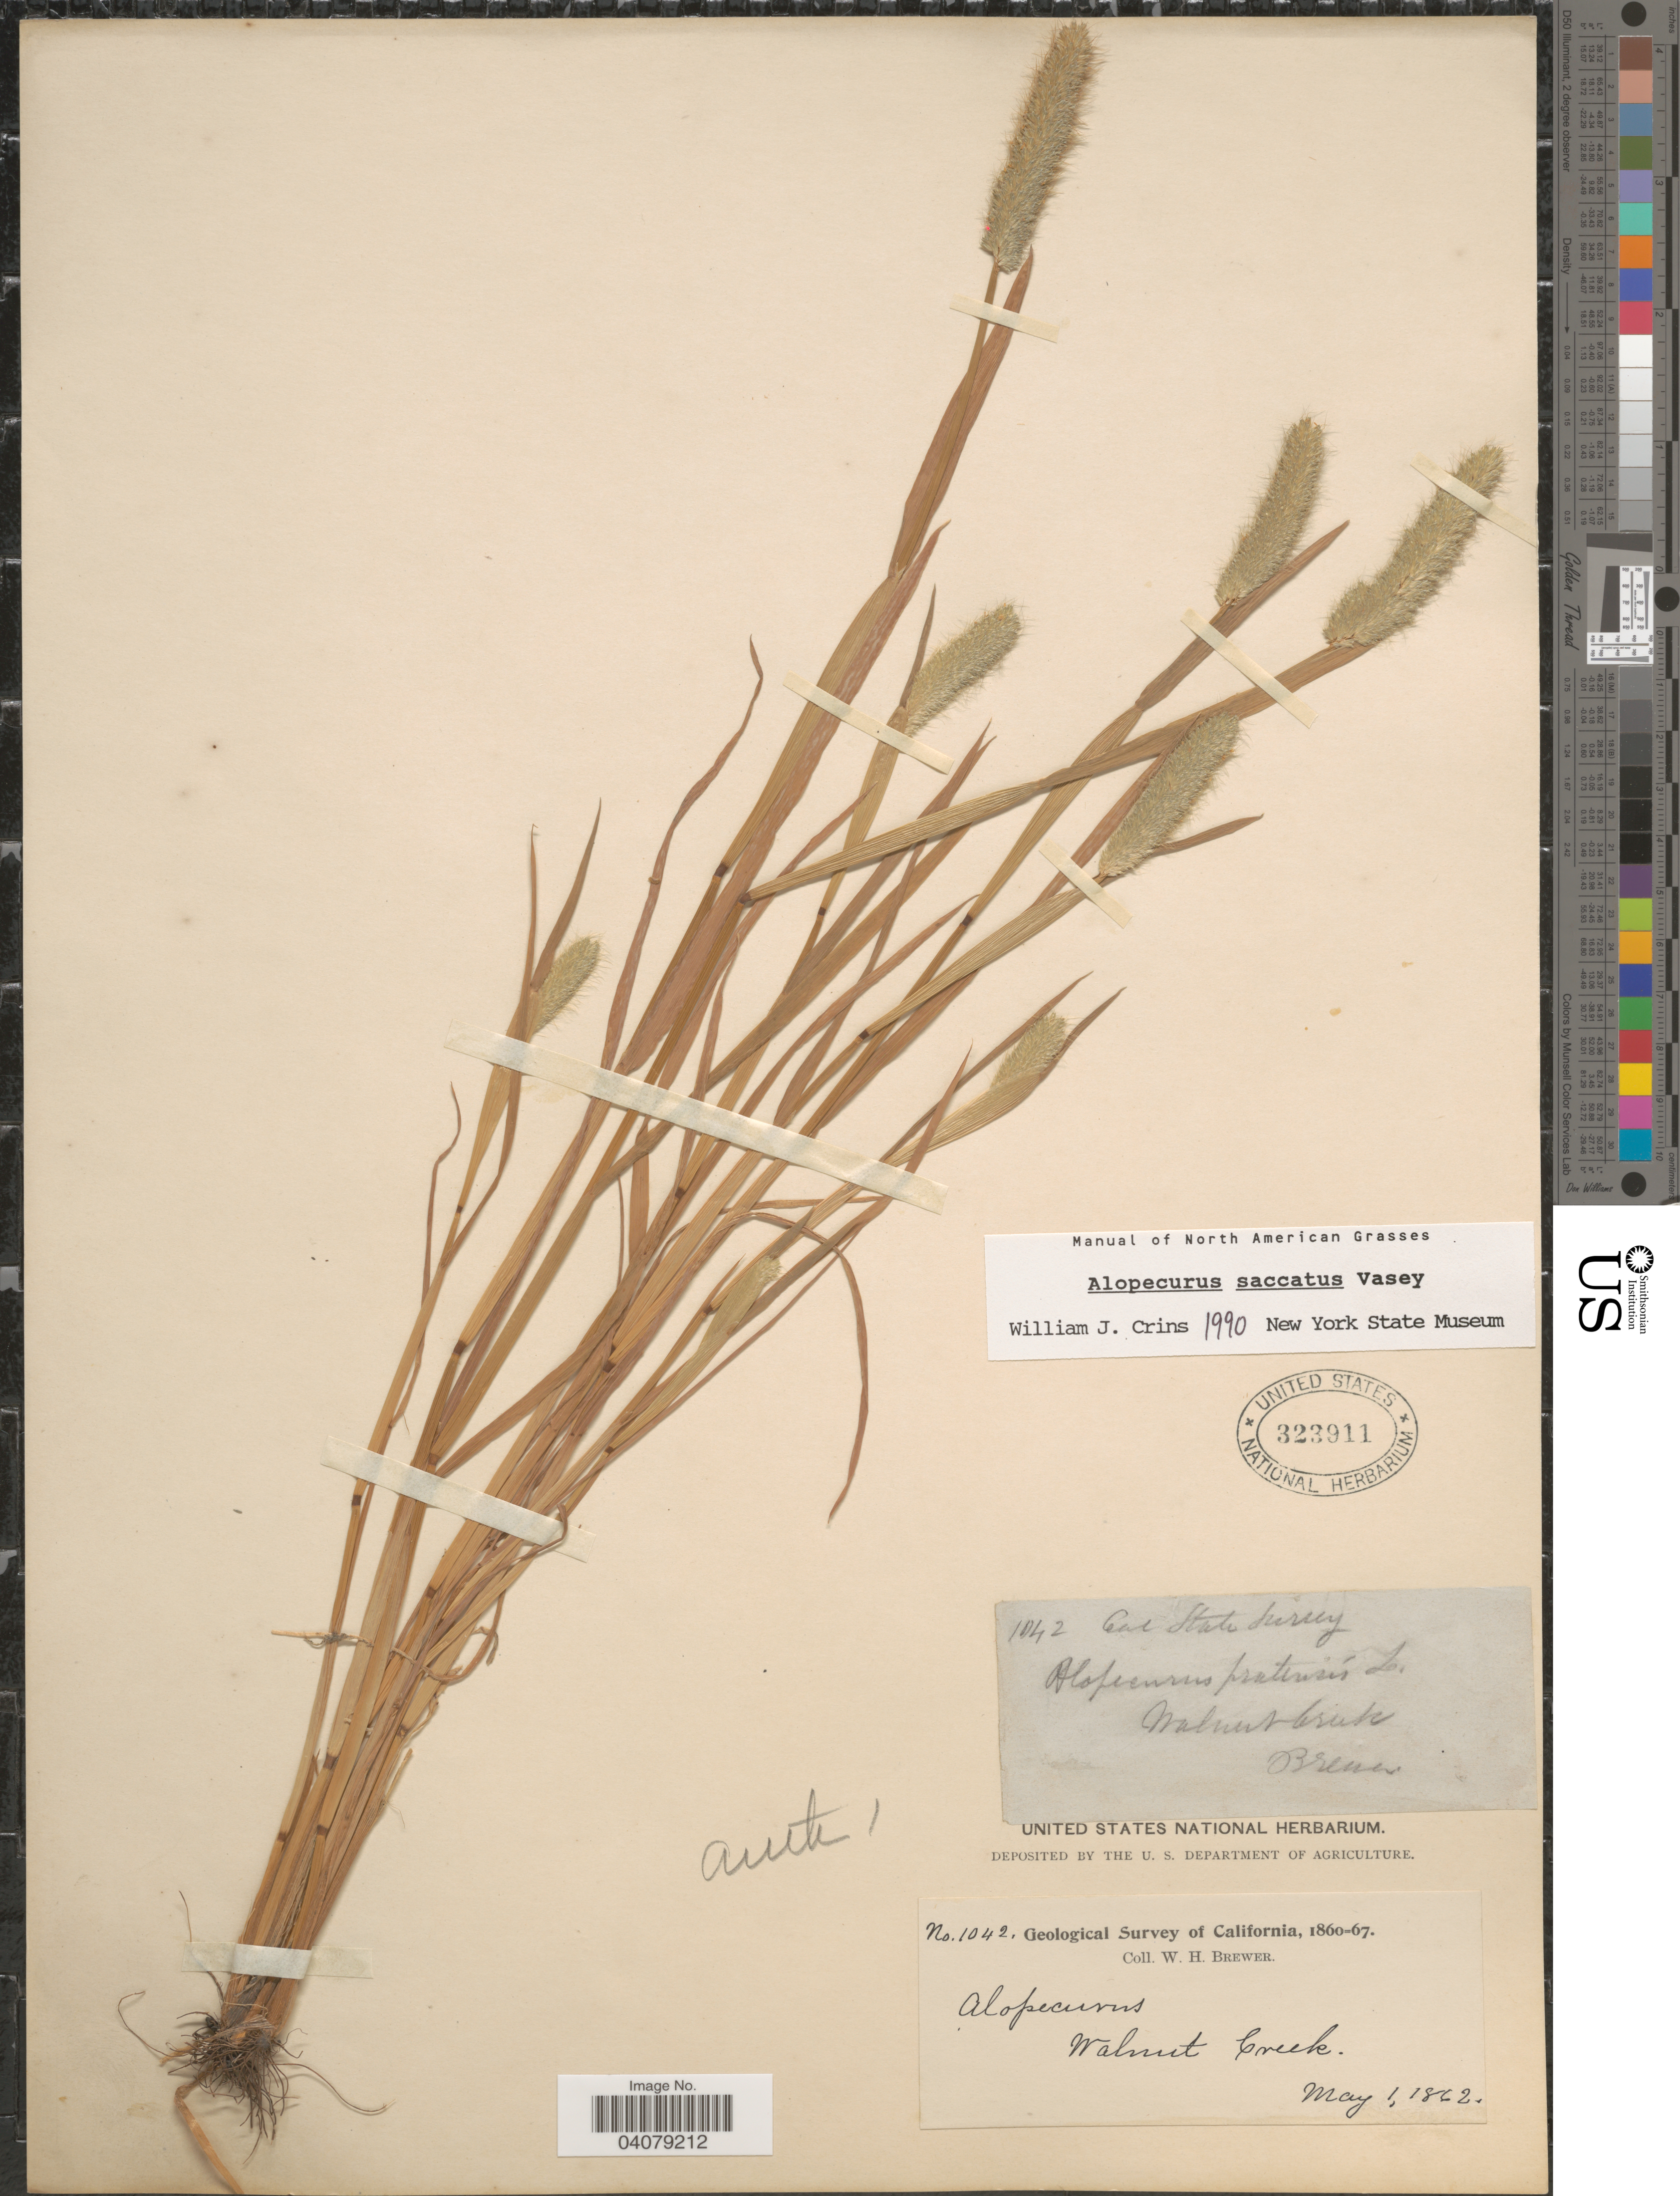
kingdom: Plantae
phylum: Tracheophyta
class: Liliopsida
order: Poales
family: Poaceae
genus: Alopecurus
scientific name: Alopecurus saccatus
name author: Vasey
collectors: W. H. Brewer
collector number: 1042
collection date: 1862-05-01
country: United States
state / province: California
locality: Geological Survey of California, 1860-67. Walnut Creek.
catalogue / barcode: US 323911